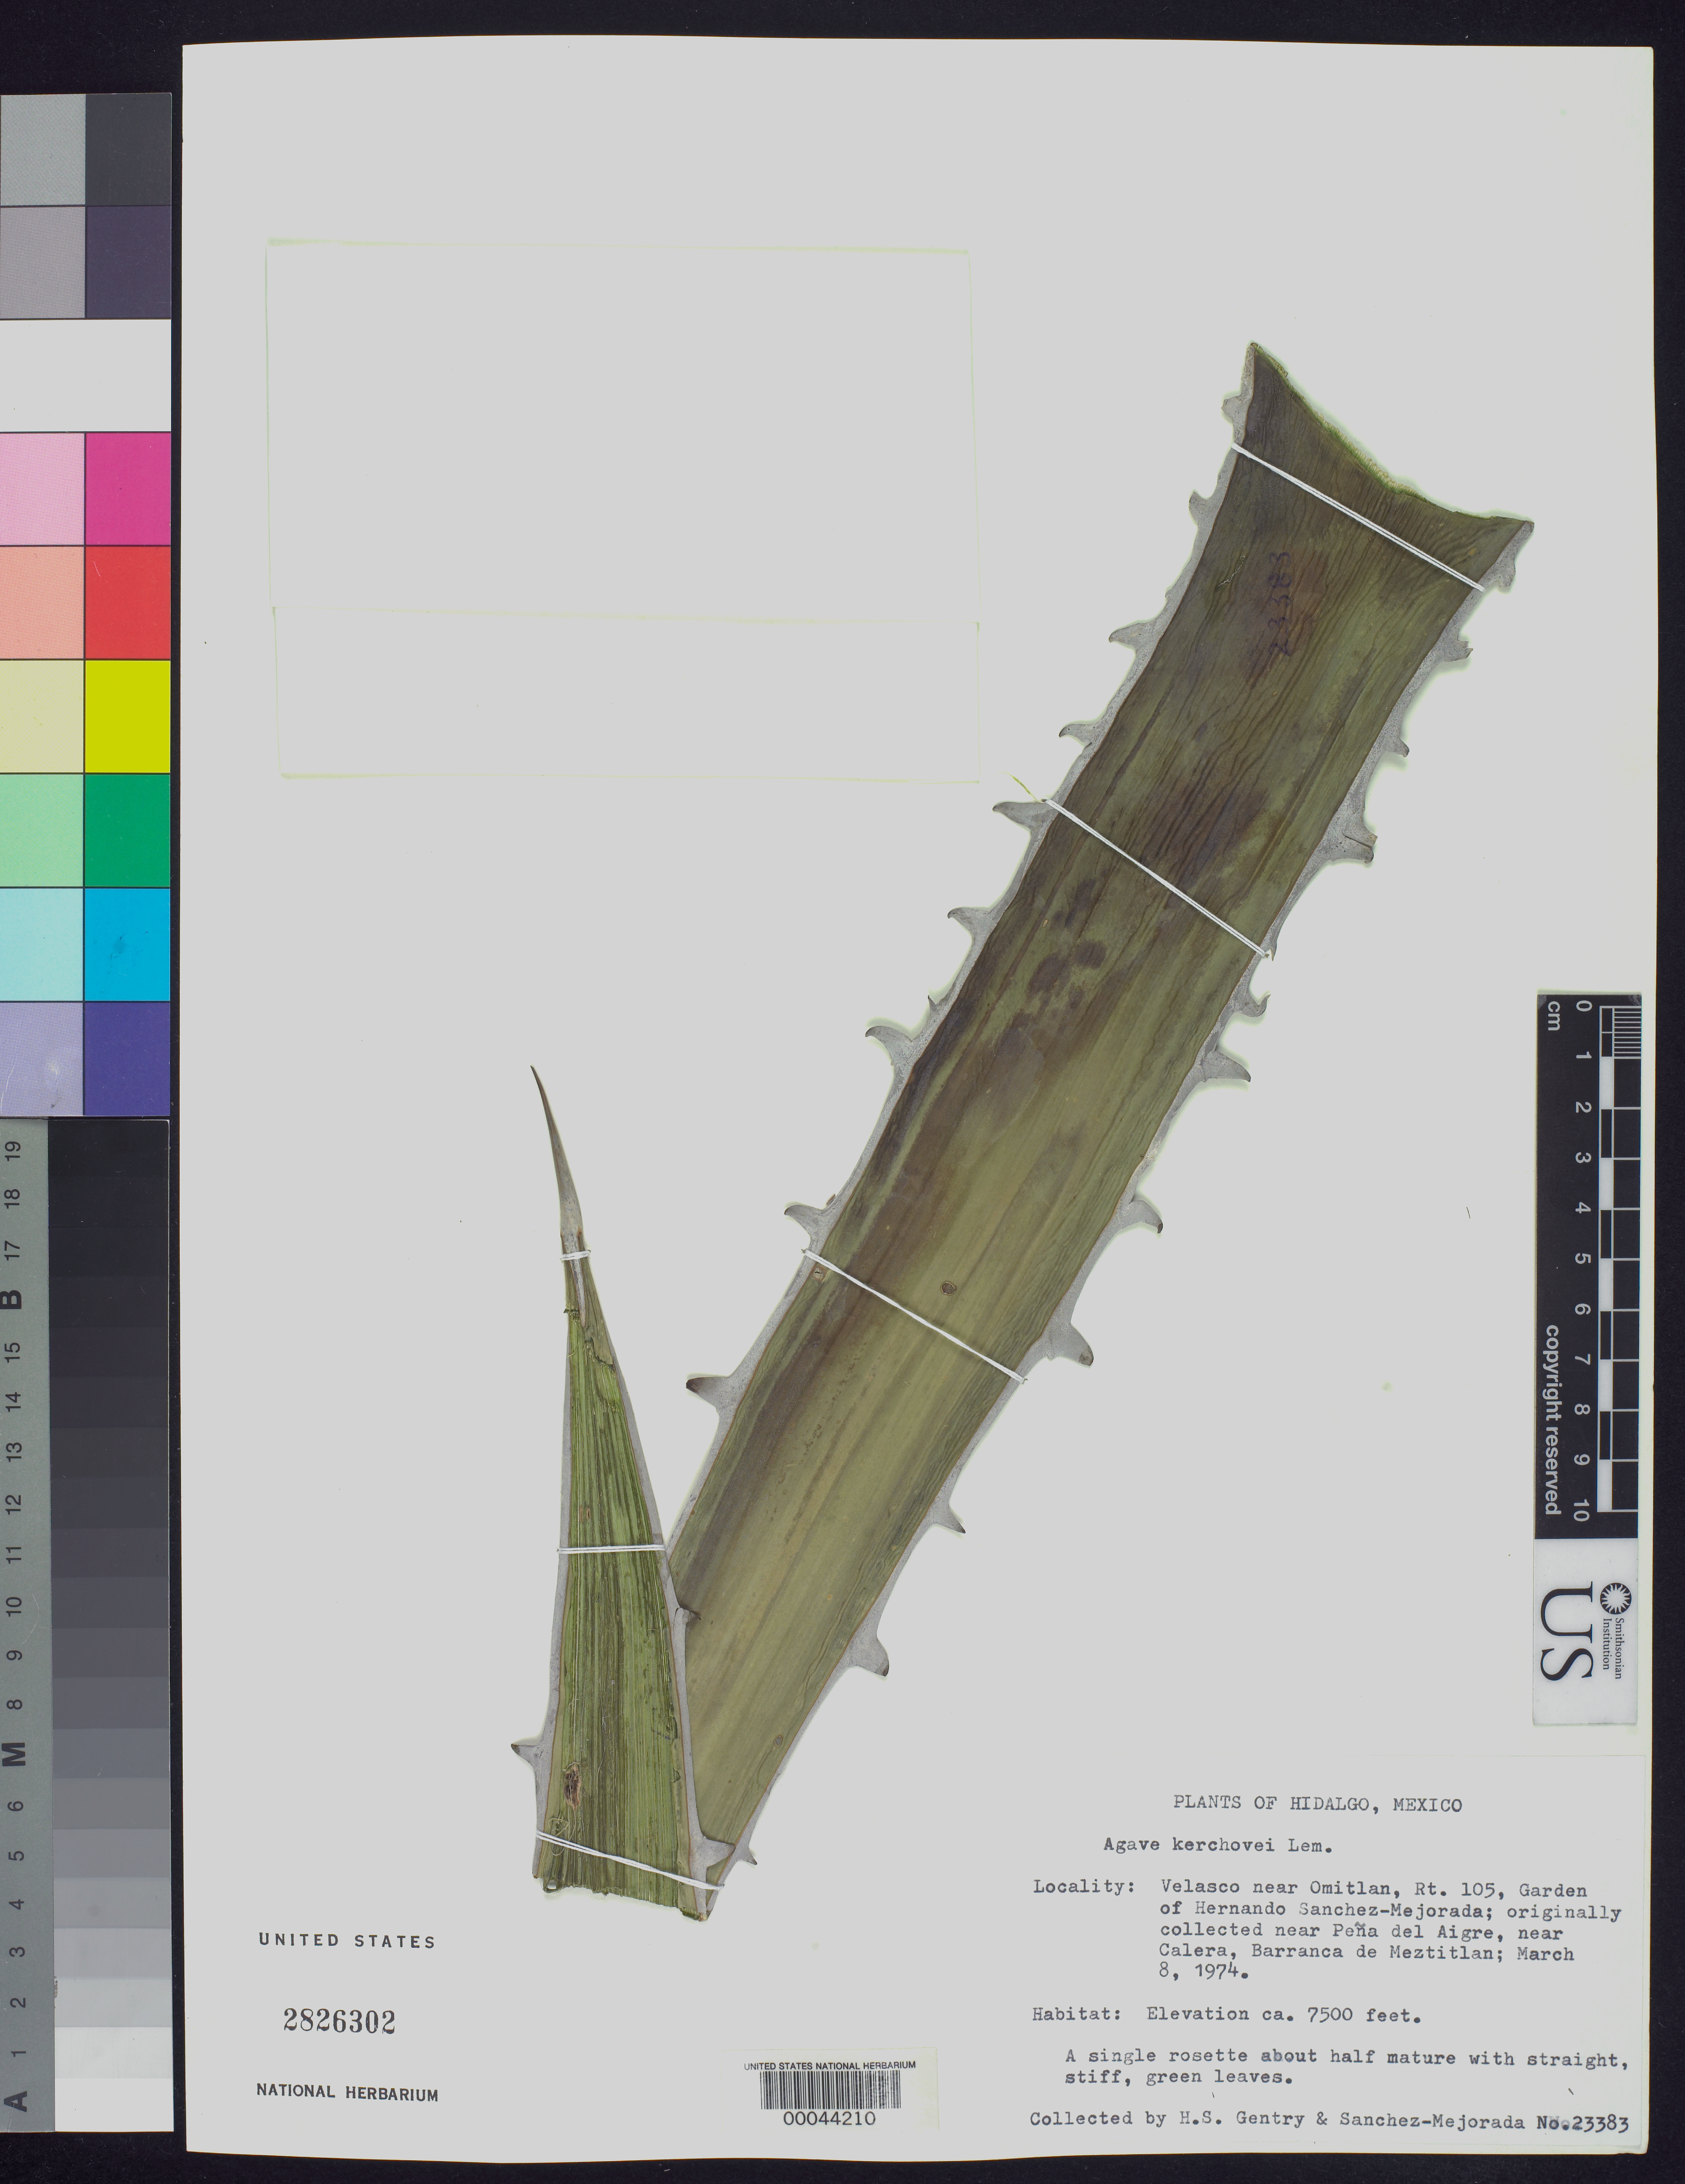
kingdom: Plantae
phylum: Tracheophyta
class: Liliopsida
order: Asparagales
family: Asparagaceae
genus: Agave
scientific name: Agave kerchovei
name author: Lem.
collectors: H. S. Gentry & H. Sánchez-Mejorada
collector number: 23383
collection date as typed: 08 Mar 1974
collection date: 1974-03-08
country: Mexico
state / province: Hidalgo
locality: Velasco near Omitlan, rt 105, garden of Hernando Sanchez-Mejora- da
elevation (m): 2286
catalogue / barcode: US 2826302